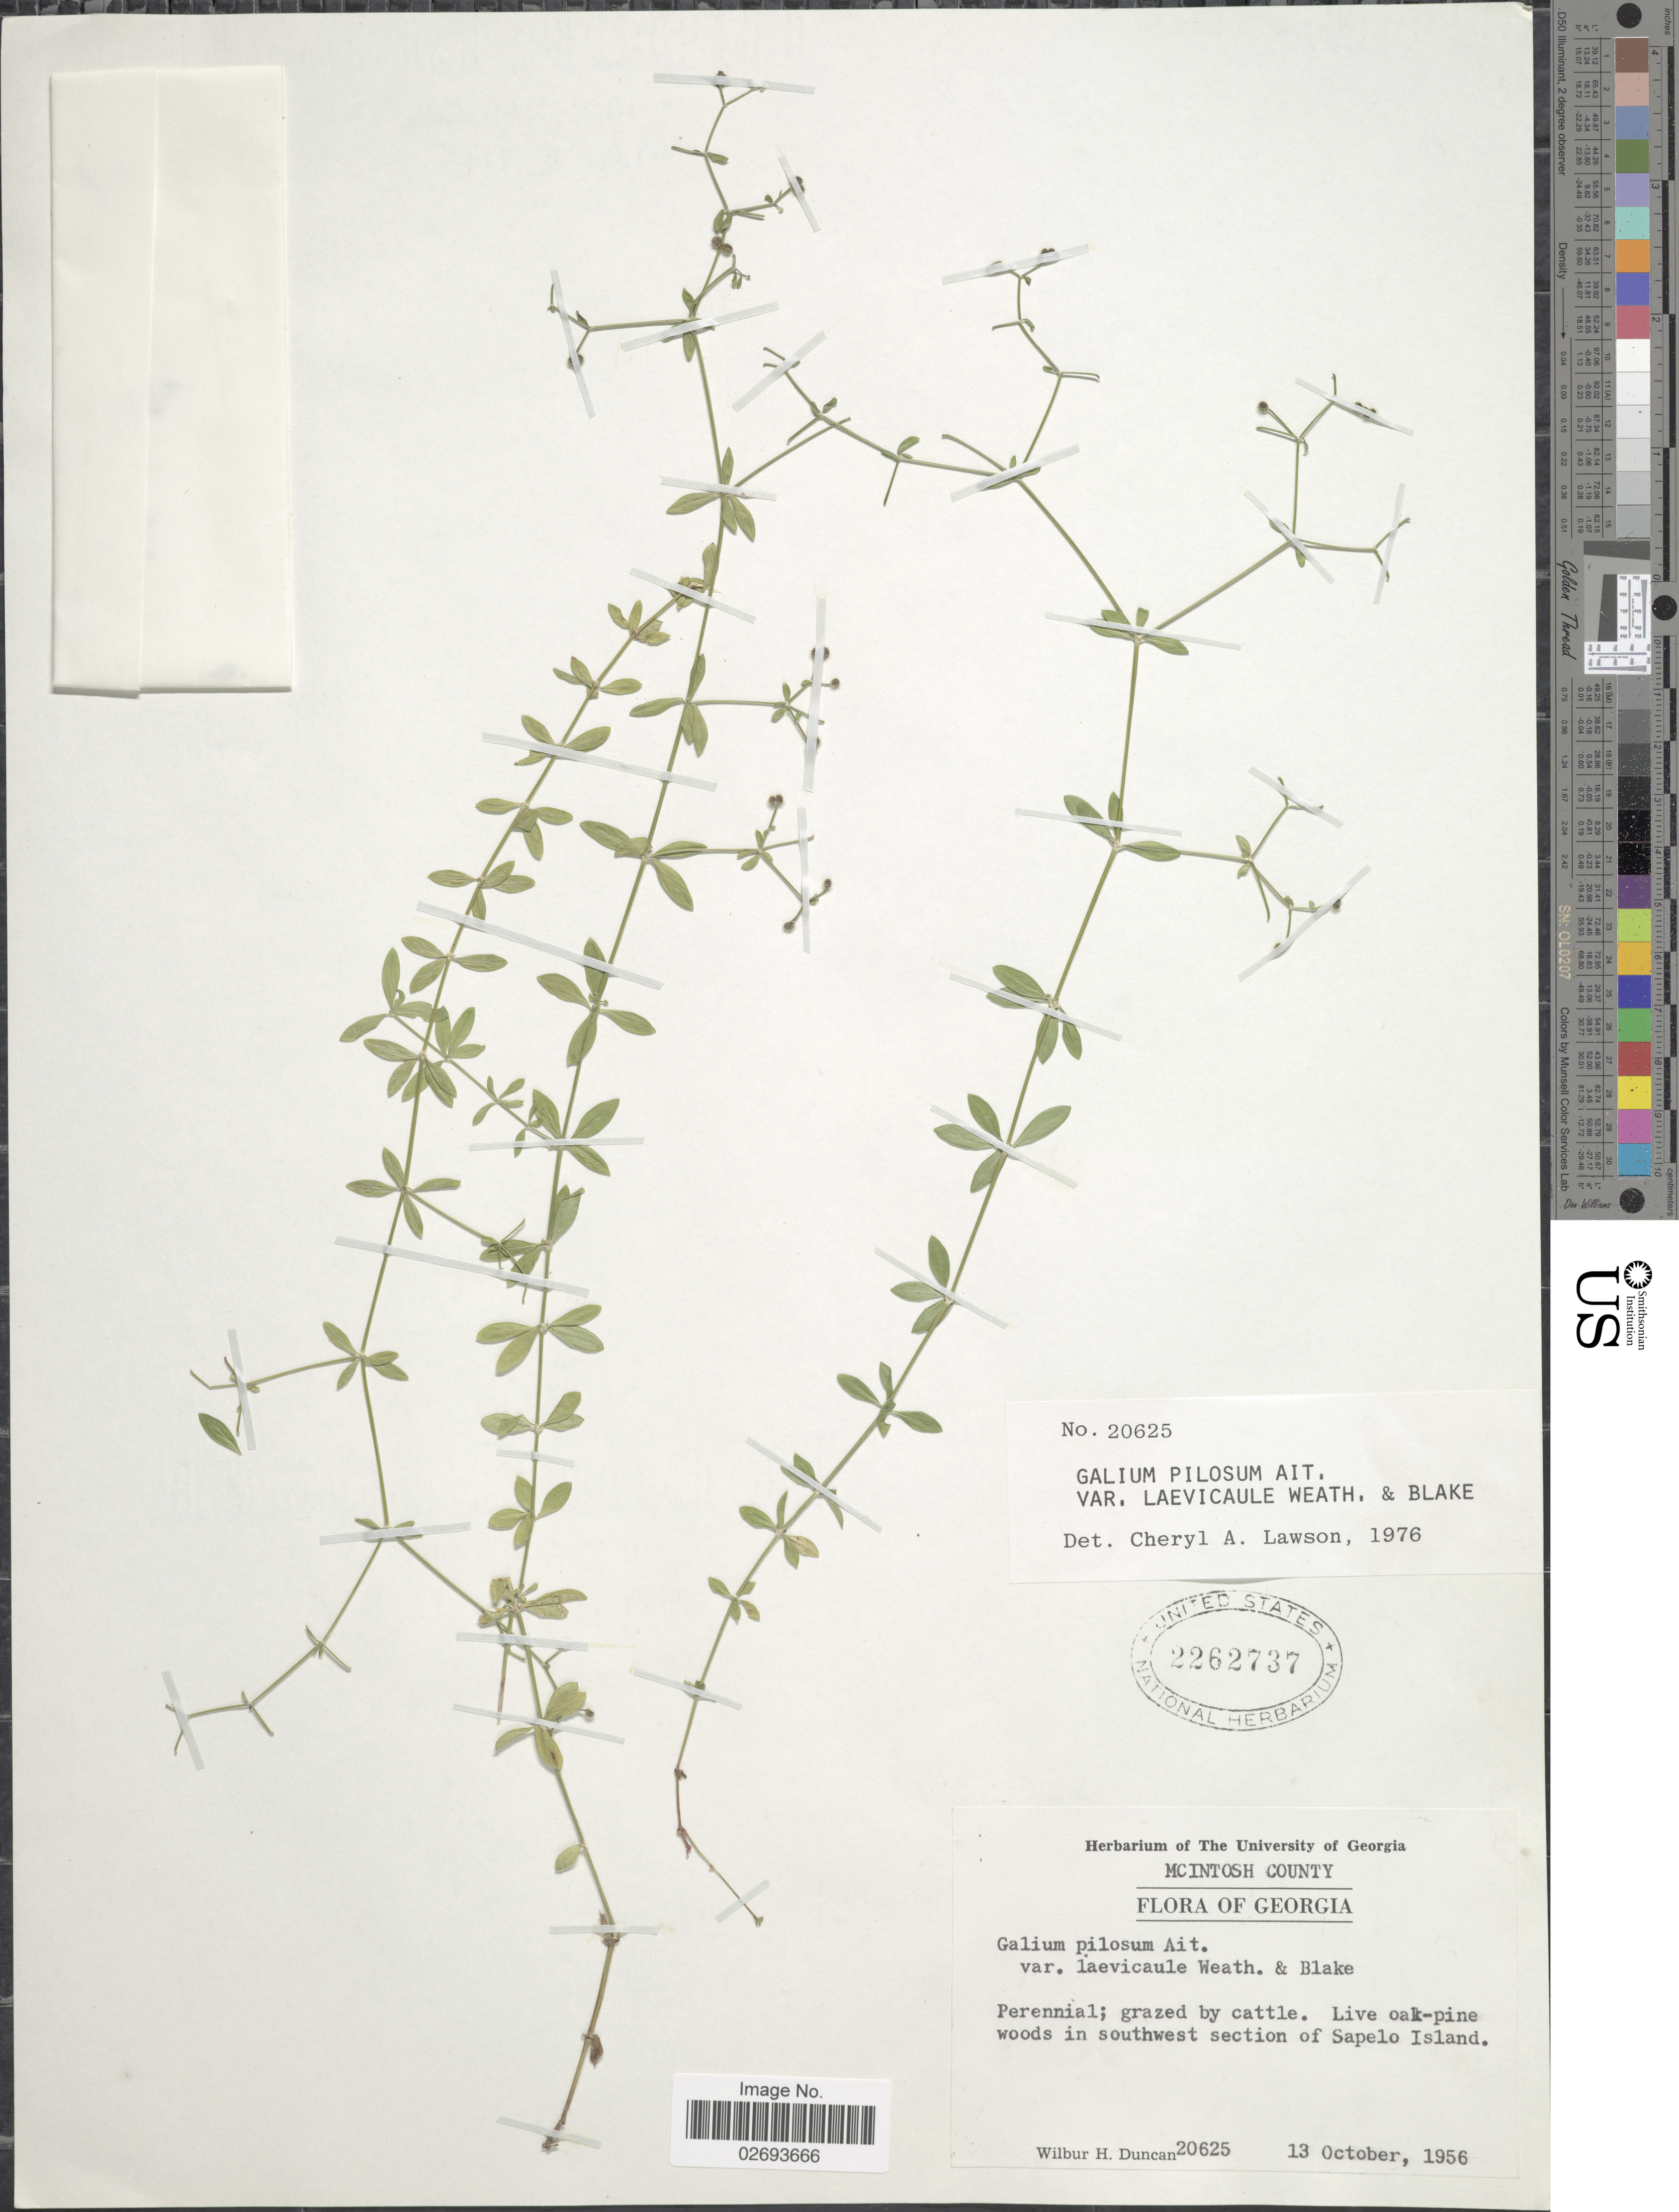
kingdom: Plantae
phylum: Tracheophyta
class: Magnoliopsida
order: Gentianales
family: Rubiaceae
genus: Galium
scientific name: Galium pilosum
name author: Aiton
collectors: W. H. Duncan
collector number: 20625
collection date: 1956-10-13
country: United States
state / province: Georgia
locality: McIntosh County, Live oak pine woods in southwest section of Sapelo Island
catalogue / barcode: US 2262737